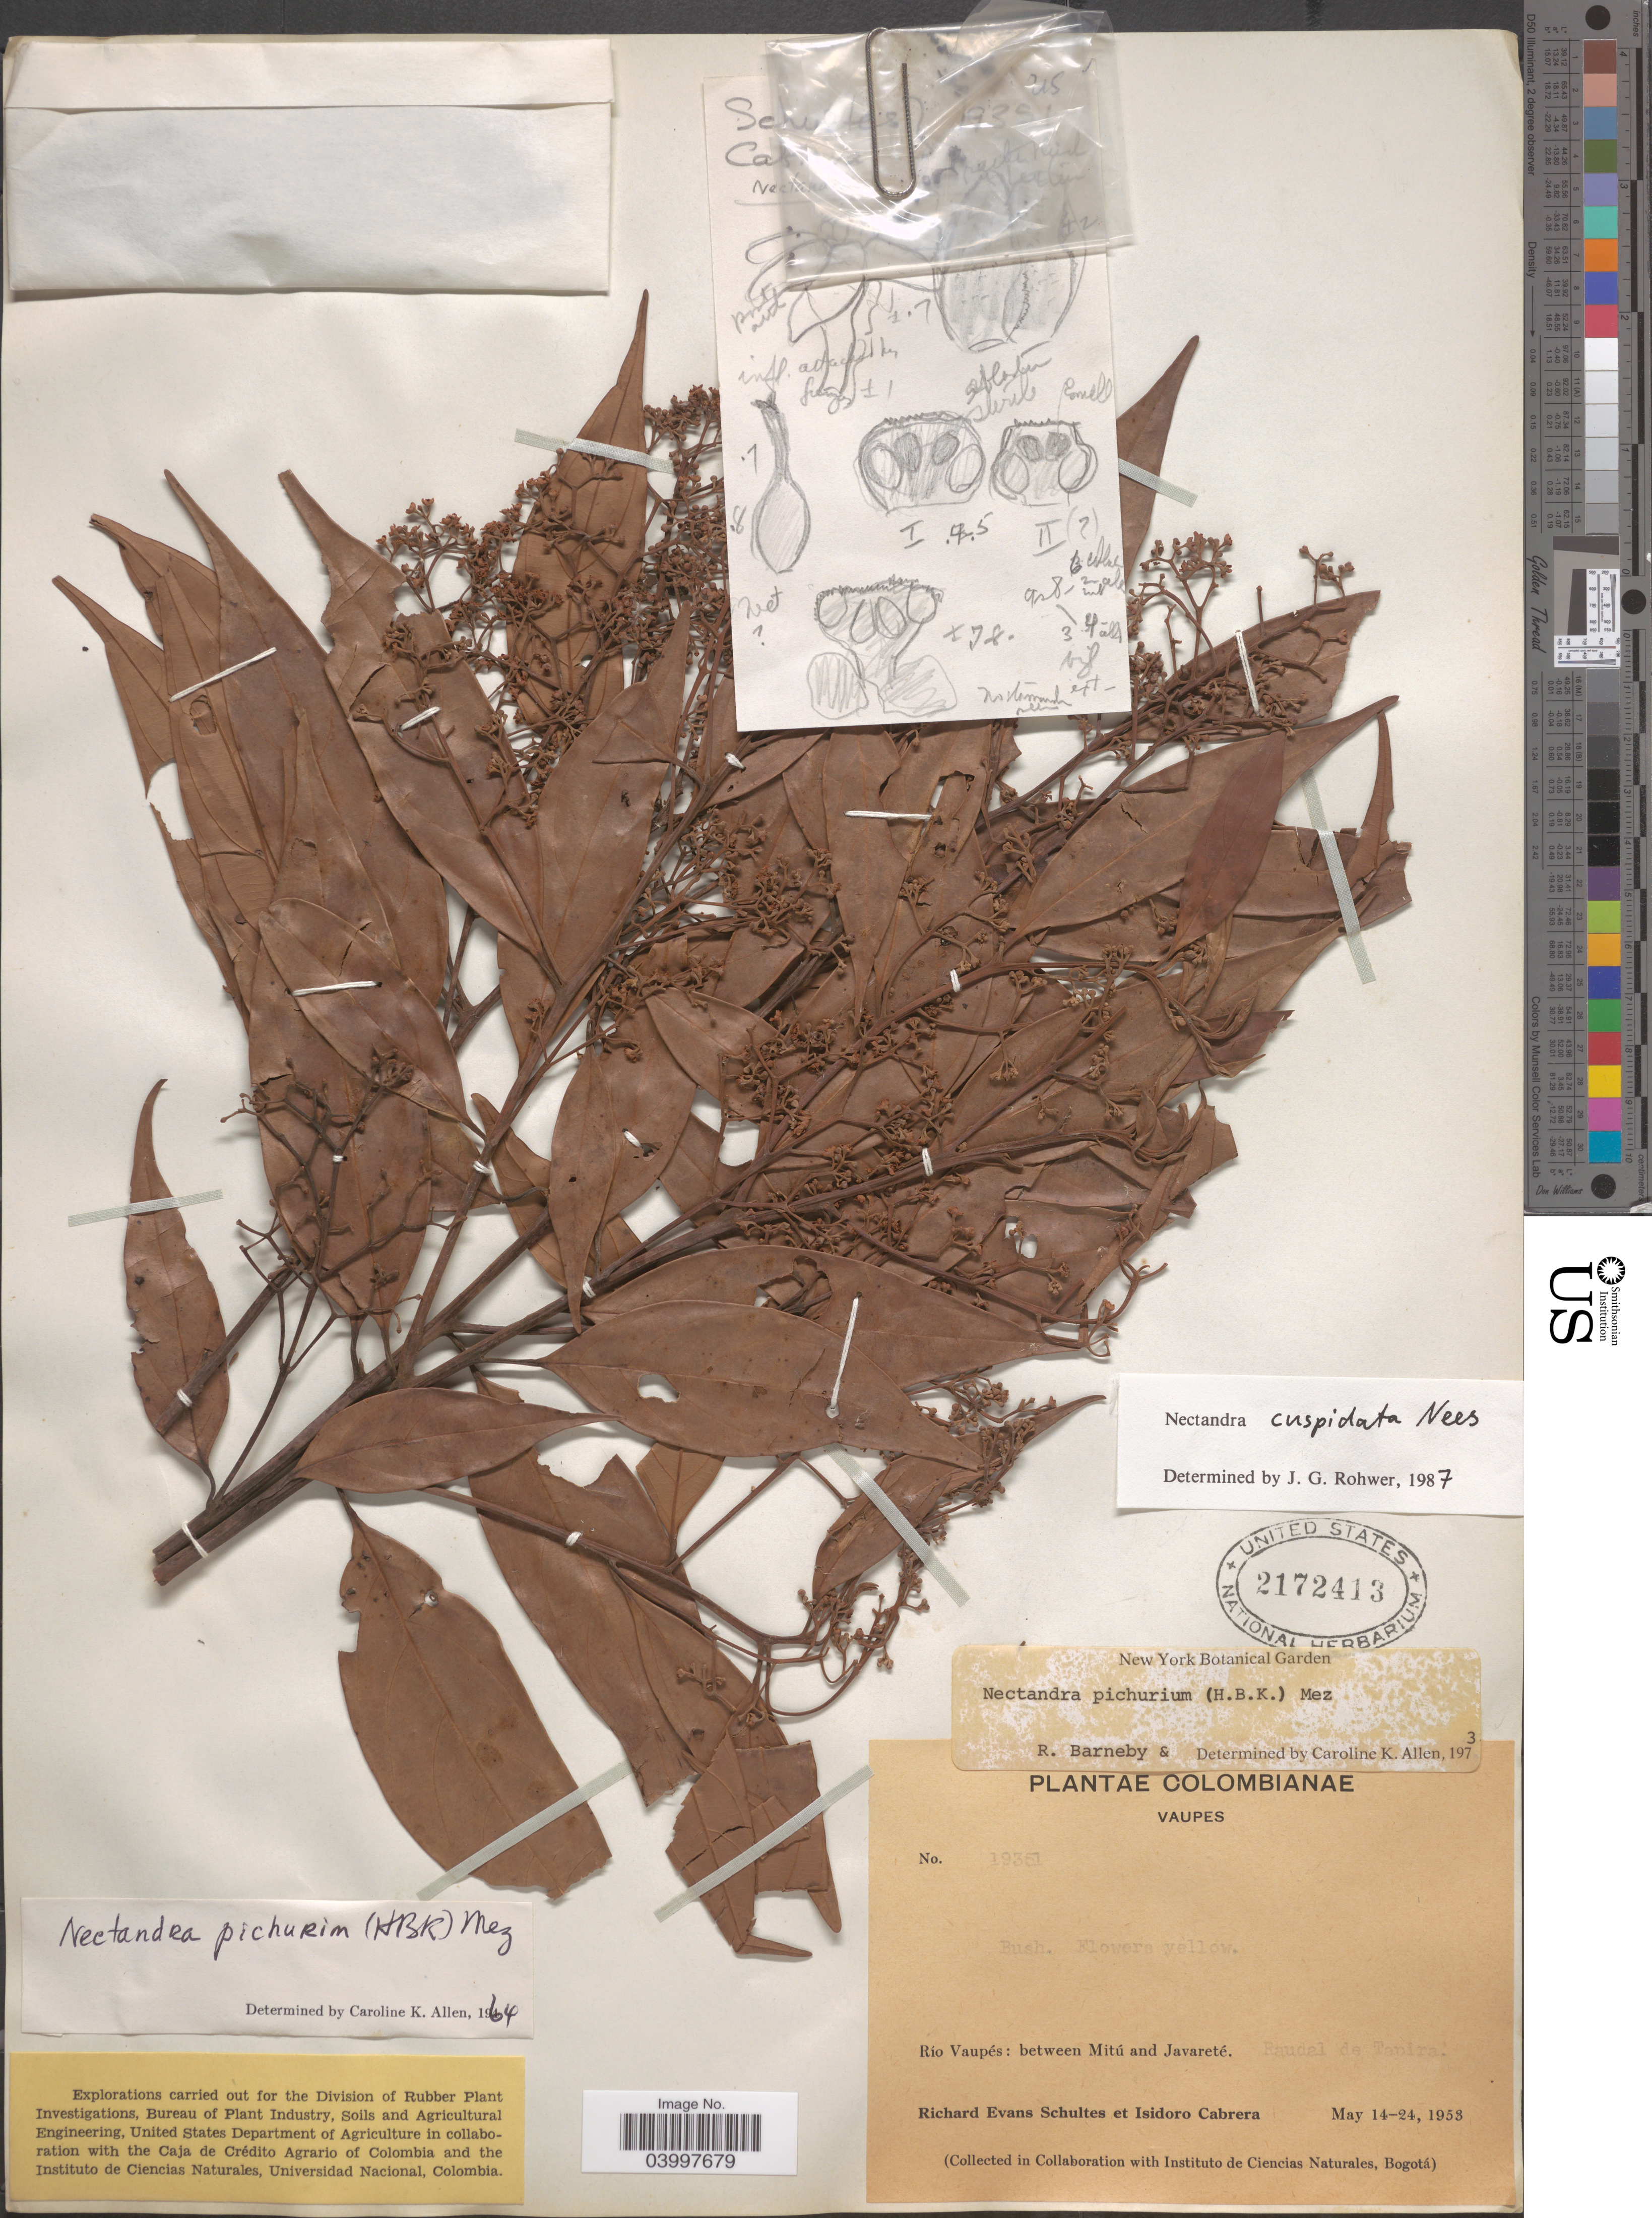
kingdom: Plantae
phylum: Tracheophyta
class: Magnoliopsida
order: Laurales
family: Lauraceae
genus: Nectandra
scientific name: Nectandra cuspidata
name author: Nees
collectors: R. E. Schultes & I. Cabrera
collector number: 19361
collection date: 1953-05-14/1953-05-24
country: Colombia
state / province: Vaupés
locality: Río Vaupés: between Mitú and Javareté. Raudel de Tapira.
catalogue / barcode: US 2172413